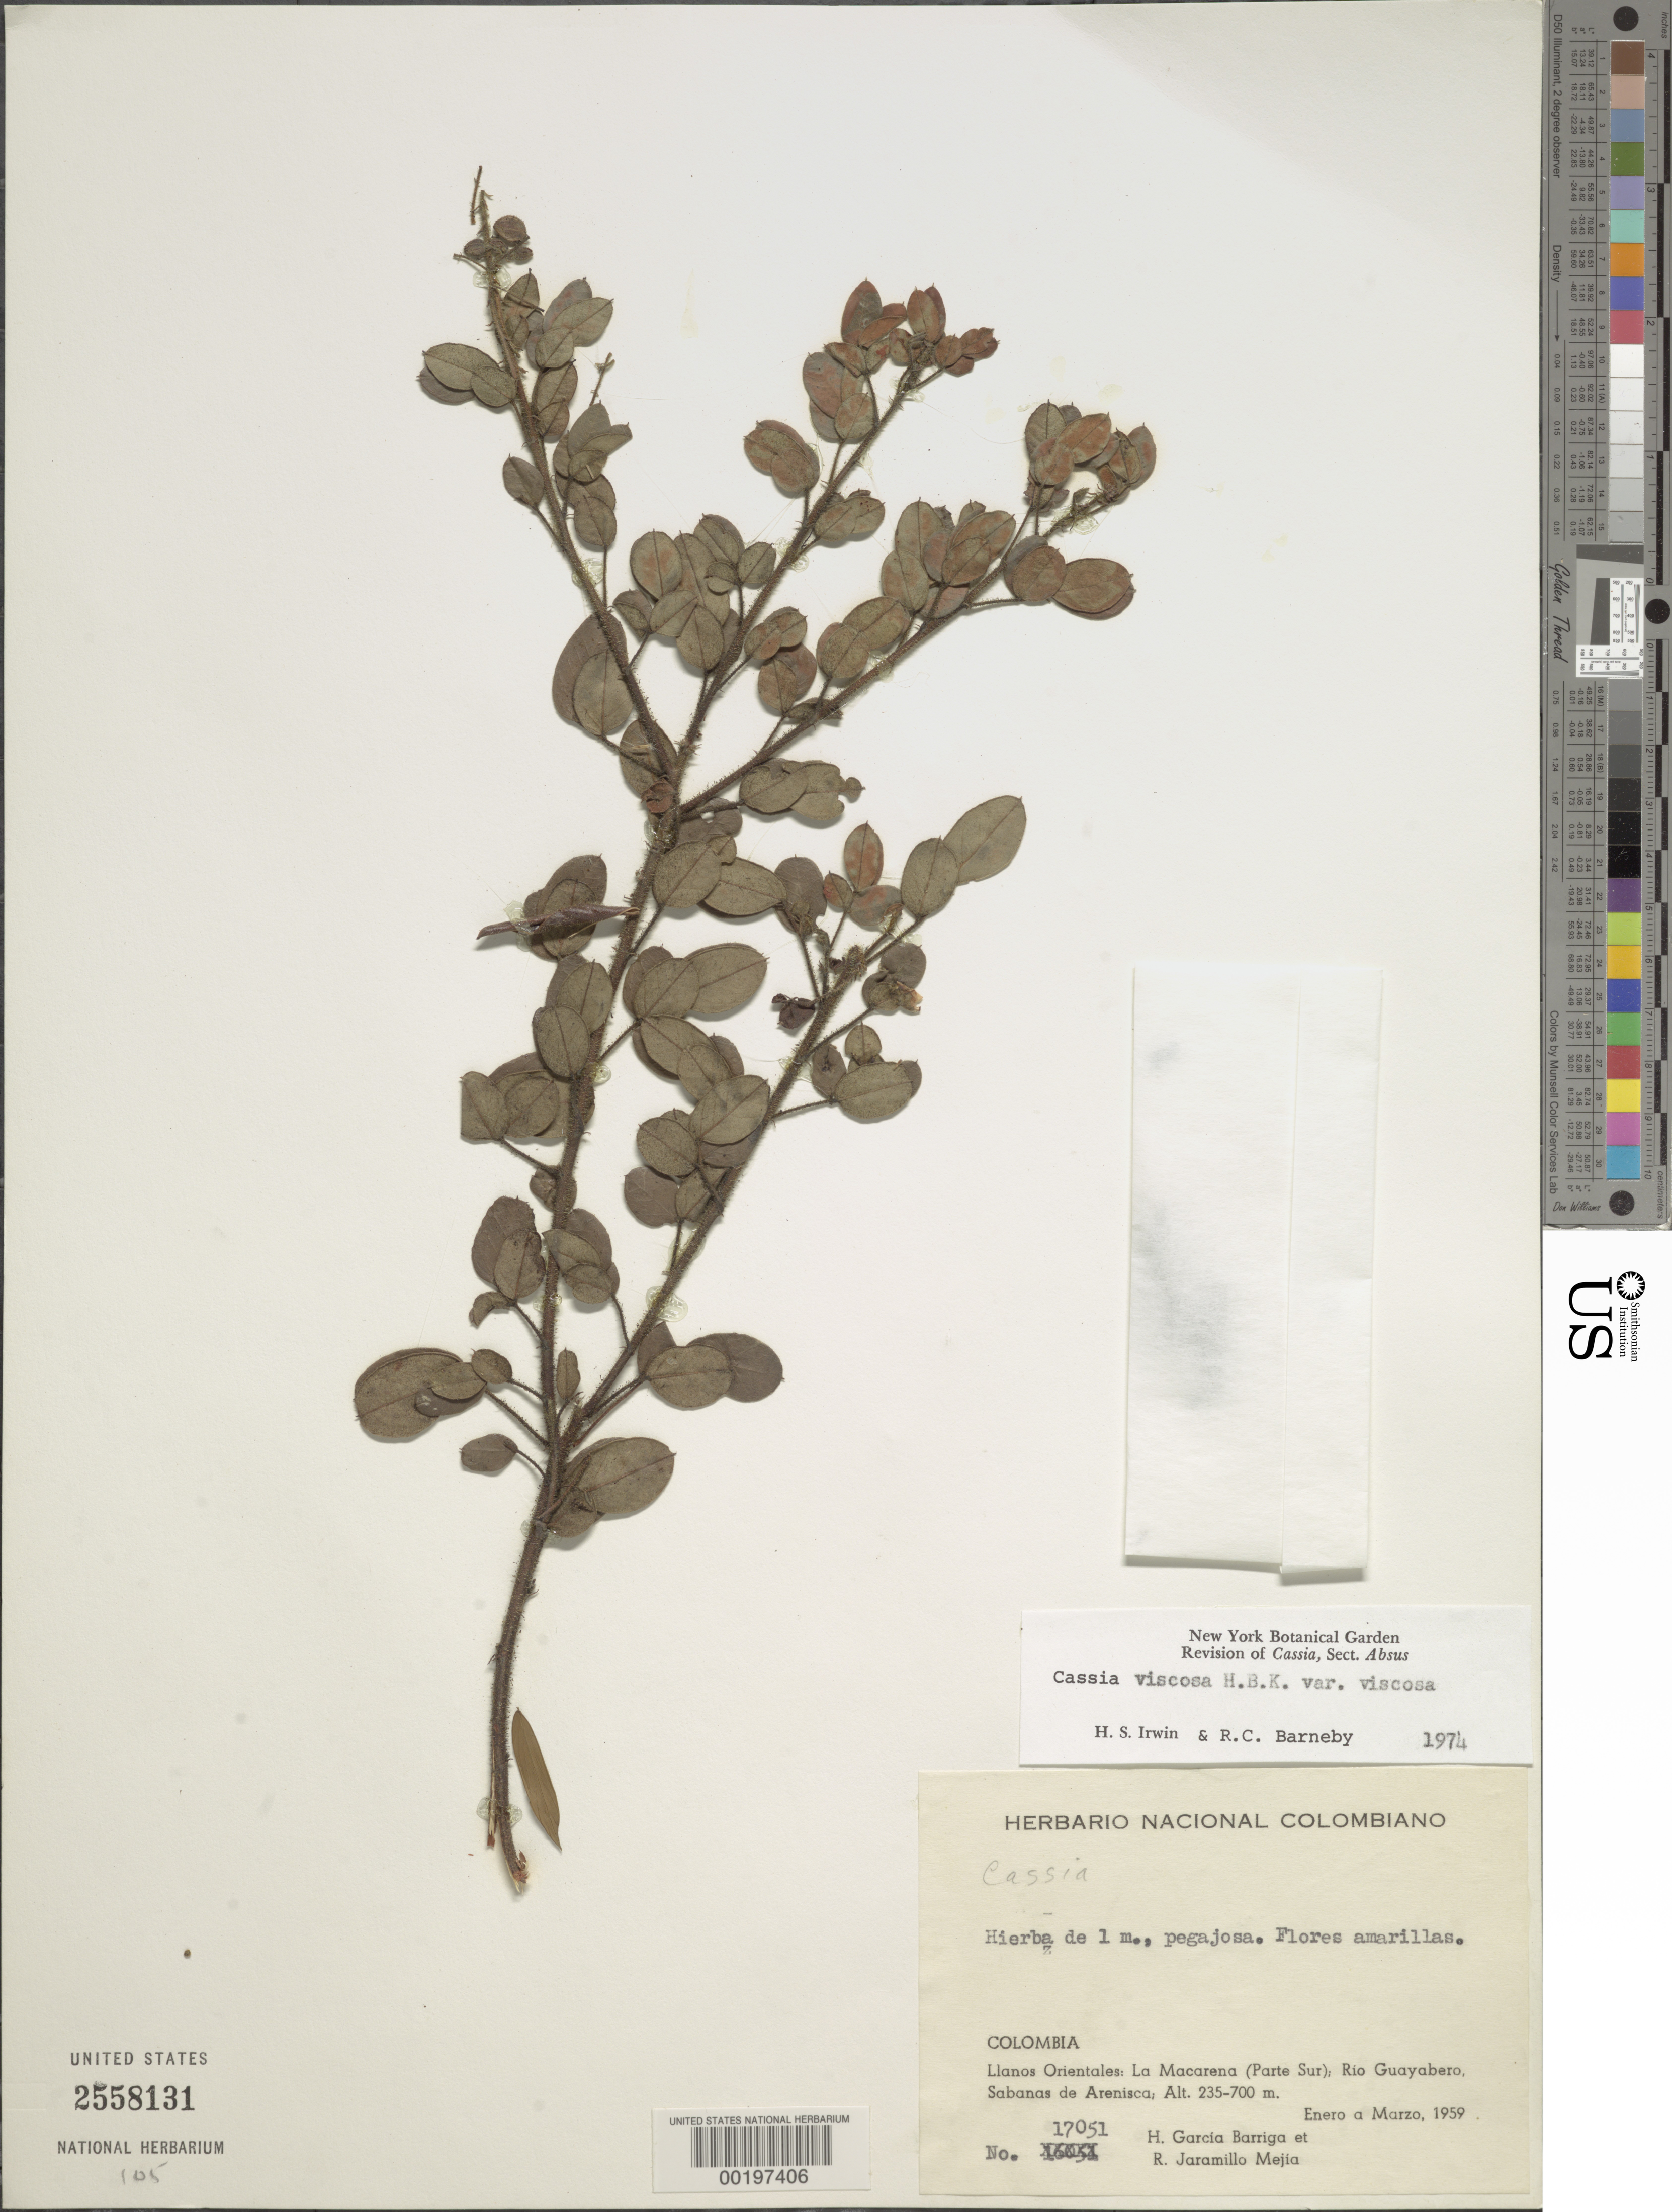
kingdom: Plantae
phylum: Tracheophyta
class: Magnoliopsida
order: Fabales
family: Fabaceae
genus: Chamaecrista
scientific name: Chamaecrista viscosa var. viscosa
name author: (Kunth) H.S. Irwin & Barneby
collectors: H. García Barriga & R. Jaramillo M.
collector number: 17051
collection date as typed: Jan 1959 to -- Mar 1959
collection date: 1959-01/1959-03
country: Colombia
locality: Llanos Orientales; la Macarena (parte sur); Rio Guayabero, Sabanas de Arenisca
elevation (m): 235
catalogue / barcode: US 2558131